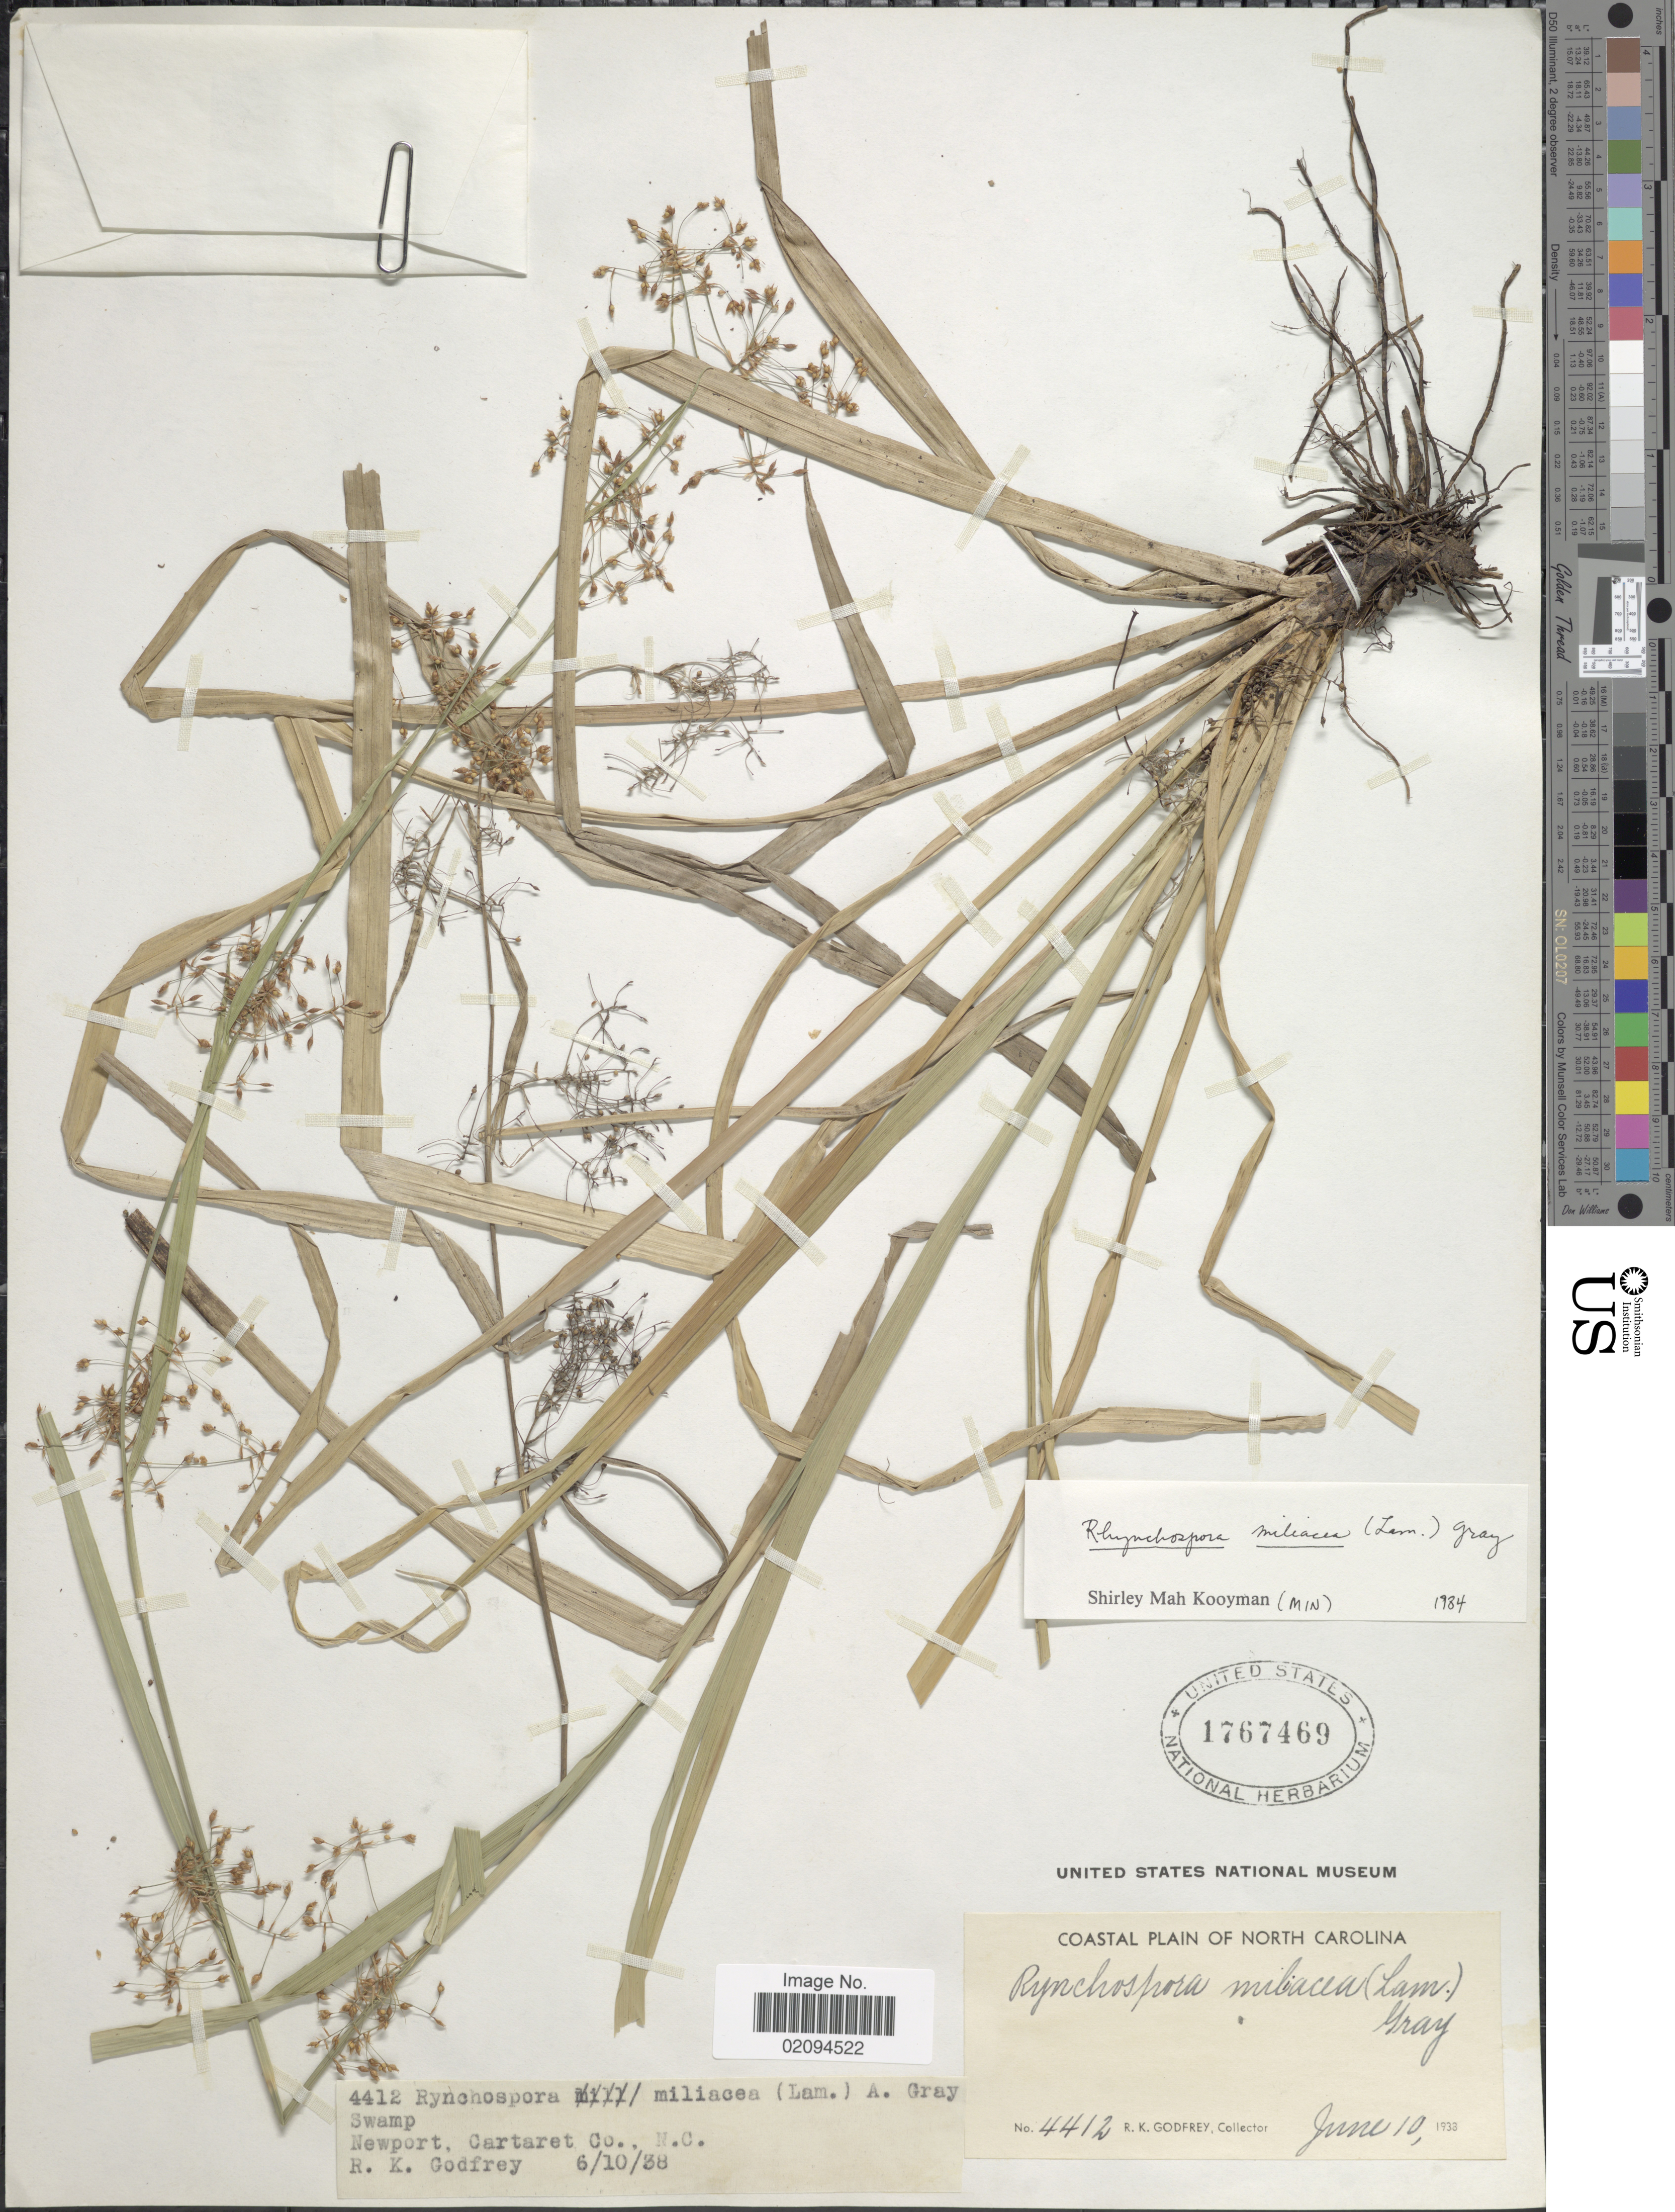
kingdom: Plantae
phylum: Tracheophyta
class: Liliopsida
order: Poales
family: Cyperaceae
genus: Rhynchospora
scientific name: Rhynchospora miliacea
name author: (Lam.) A. Gray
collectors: R. K. Godfrey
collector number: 4412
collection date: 1938-06-10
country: United States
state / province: North Carolina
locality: Coastal Plain of North Carolina. Newport, Cartaret Co.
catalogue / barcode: US 1767469